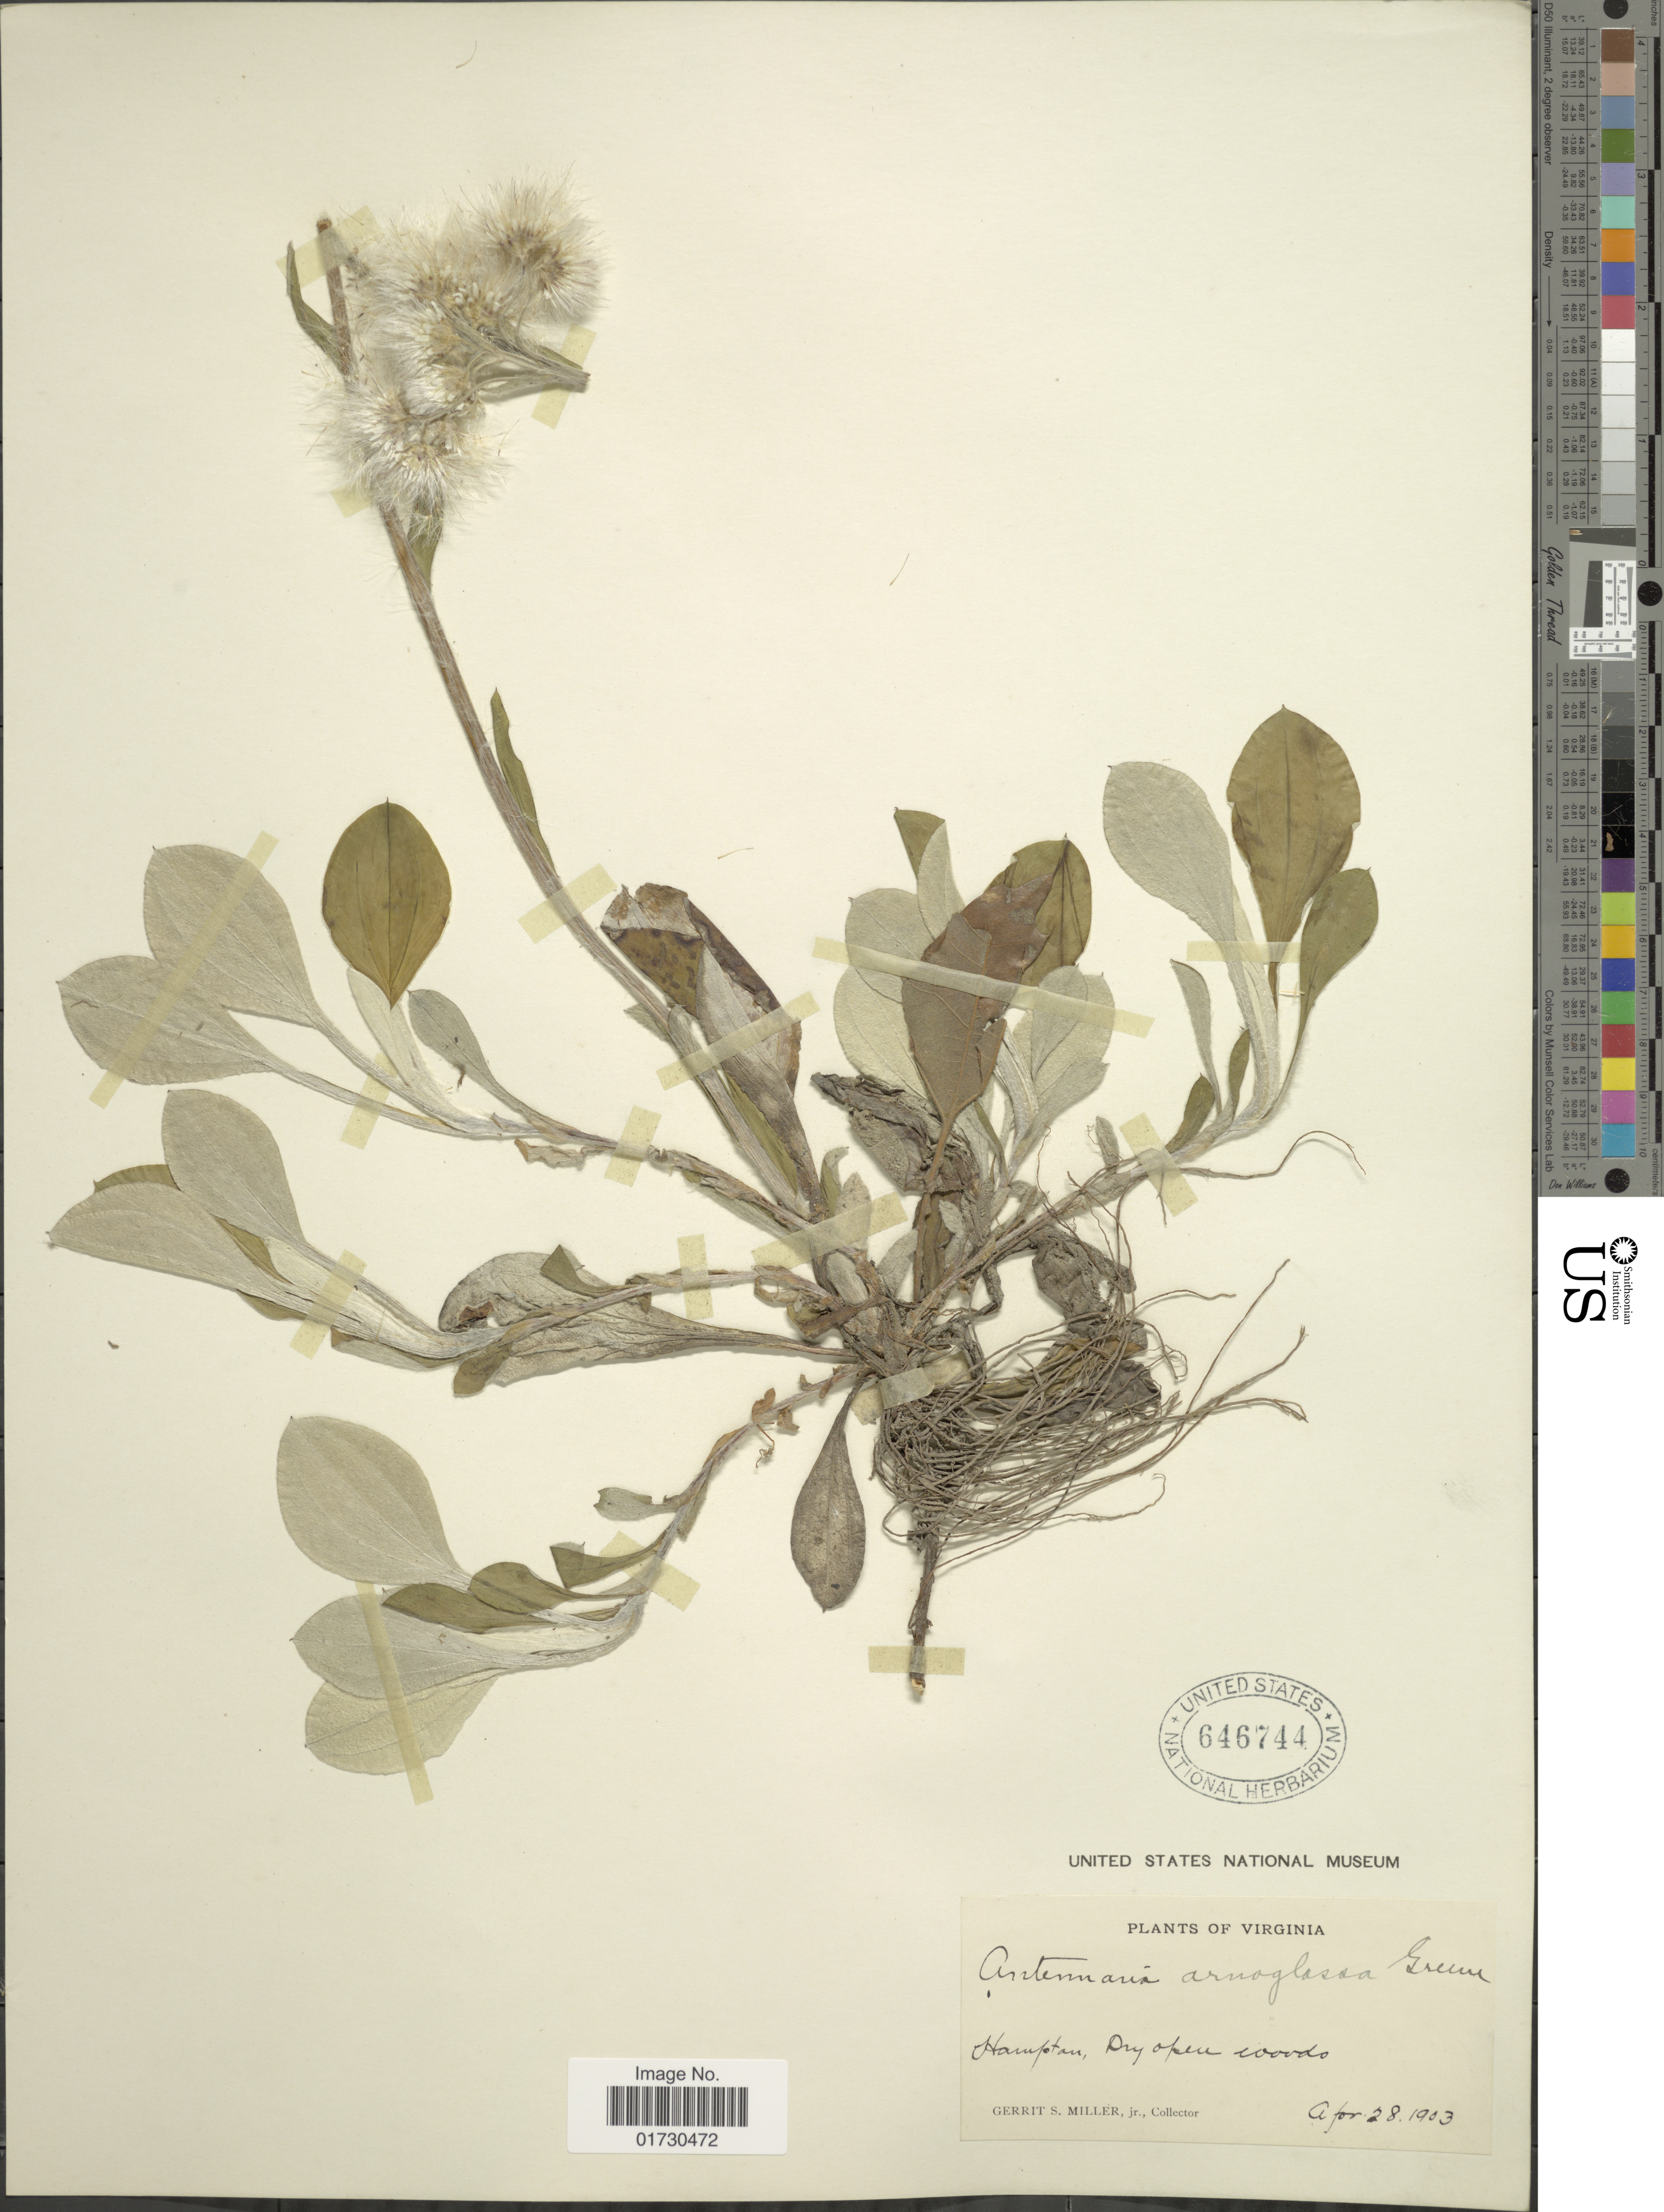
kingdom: Plantae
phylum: Tracheophyta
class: Magnoliopsida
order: Asterales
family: Asteraceae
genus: Antennaria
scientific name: Antennaria arnoglossa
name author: Greene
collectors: G. S. Miller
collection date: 1903-04-28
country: United States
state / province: Virginia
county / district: City of Hampton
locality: Hampton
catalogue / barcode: US 646744